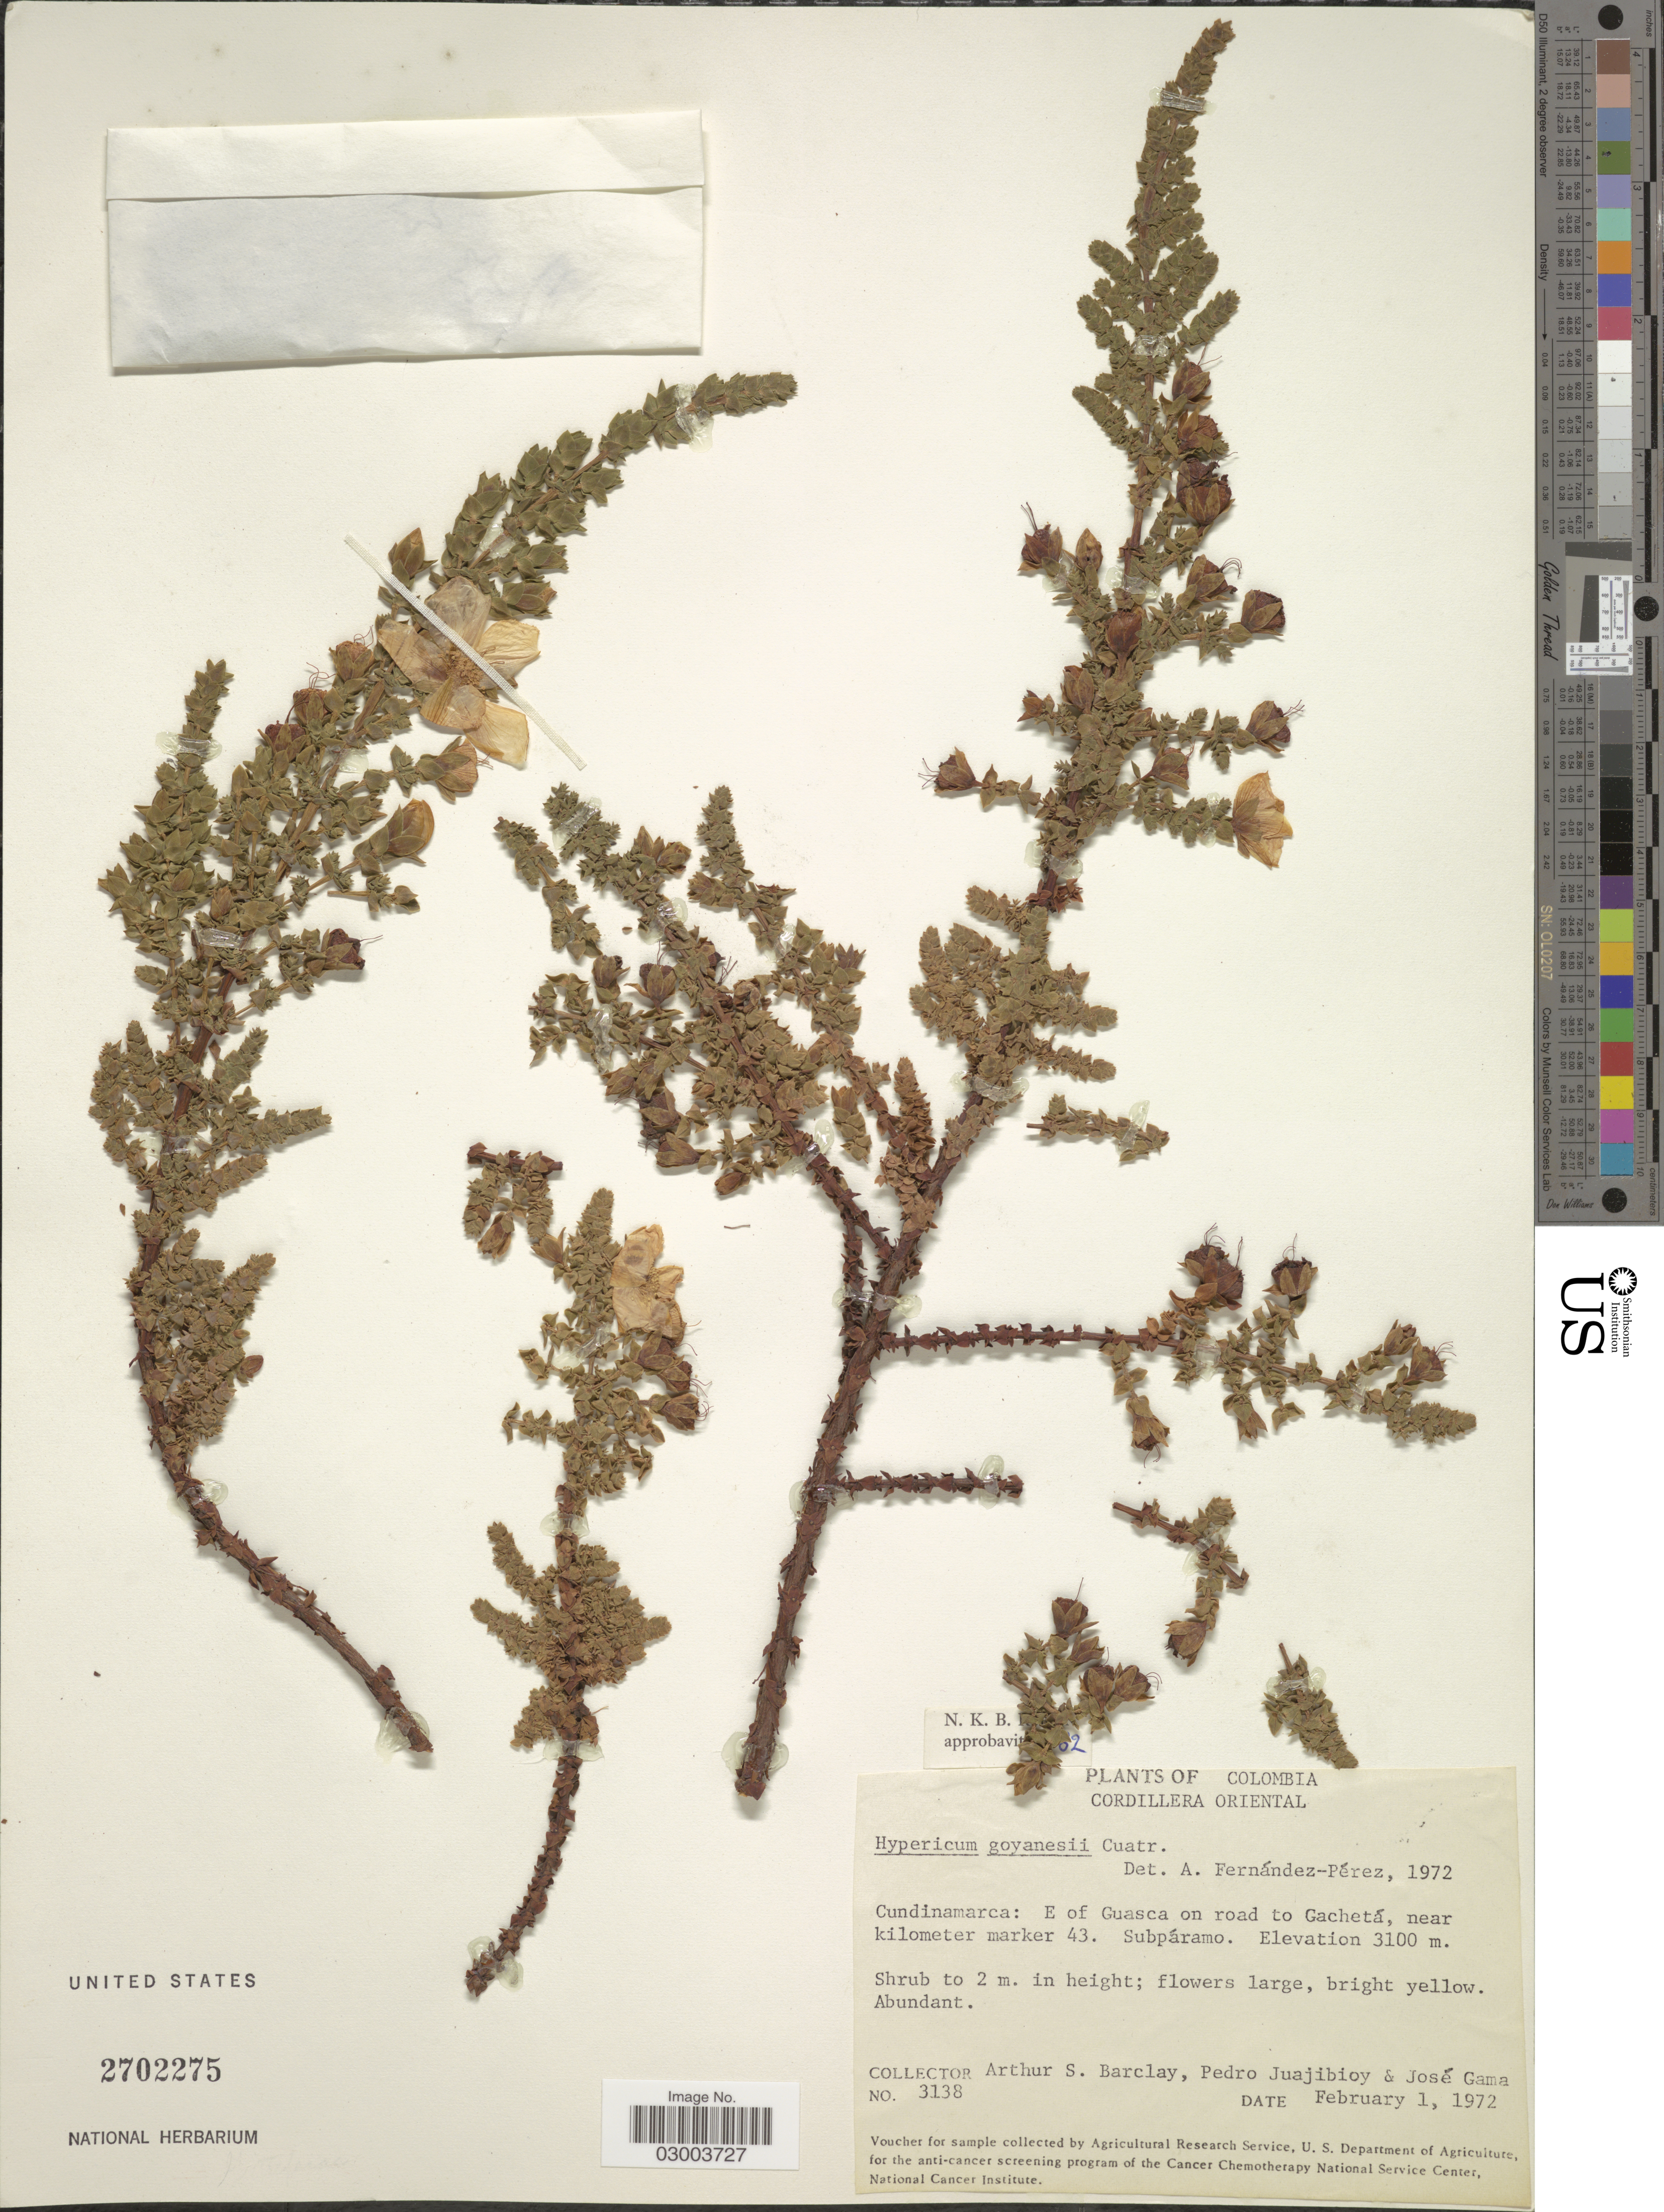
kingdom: Plantae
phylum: Tracheophyta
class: Magnoliopsida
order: Malpighiales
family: Hypericaceae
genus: Hypericum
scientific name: Hypericum goyanesii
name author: Cuatrec.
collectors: A. S. Barclay, P. Juajibioy & J. Gama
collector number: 3138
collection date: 1972-02-01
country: Colombia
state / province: Cundinamarca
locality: Cordillera Oriental, E of Guasca on road to Gachetá, near kilometer marker 43.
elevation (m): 3100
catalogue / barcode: US 2702275